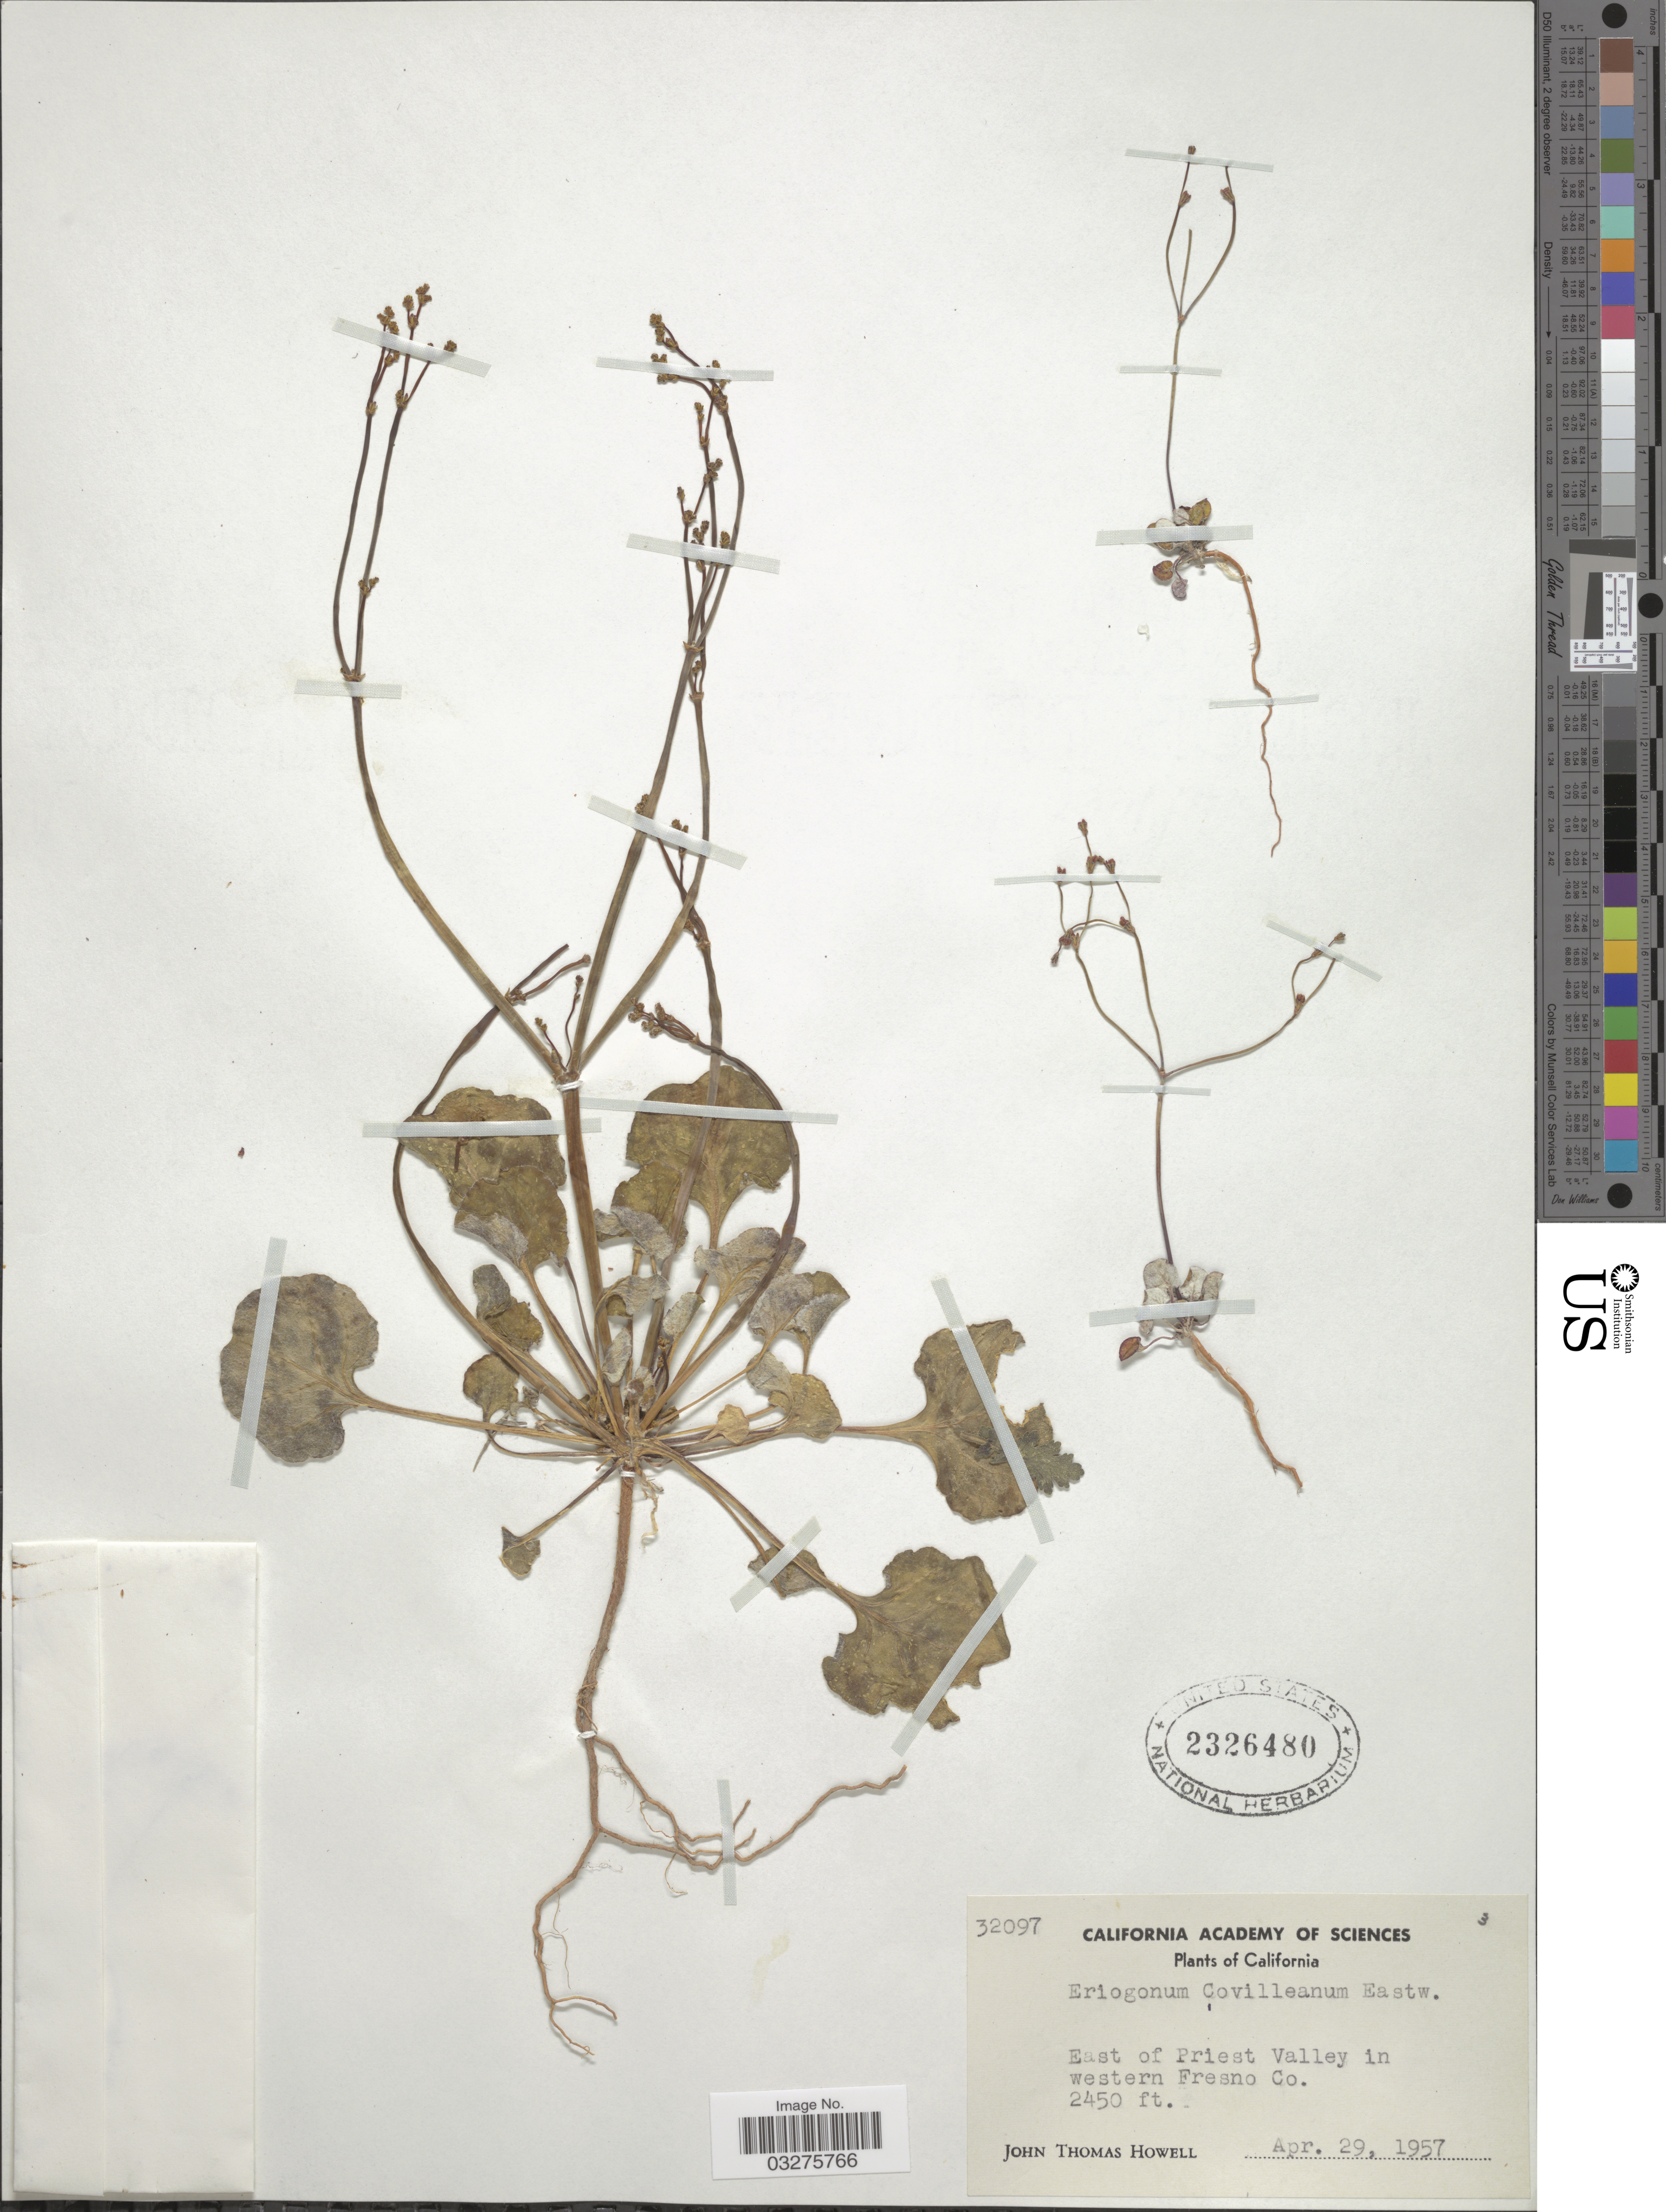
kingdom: Plantae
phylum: Tracheophyta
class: Magnoliopsida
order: Caryophyllales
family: Polygonaceae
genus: Eriogonum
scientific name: Eriogonum covilleanum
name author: Eastw.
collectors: J. T. Howell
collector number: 32097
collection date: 1957-04-29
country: United States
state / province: California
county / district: Fresno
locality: East of Priest Valley to western Fresno Co.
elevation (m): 747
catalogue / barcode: US 2326480